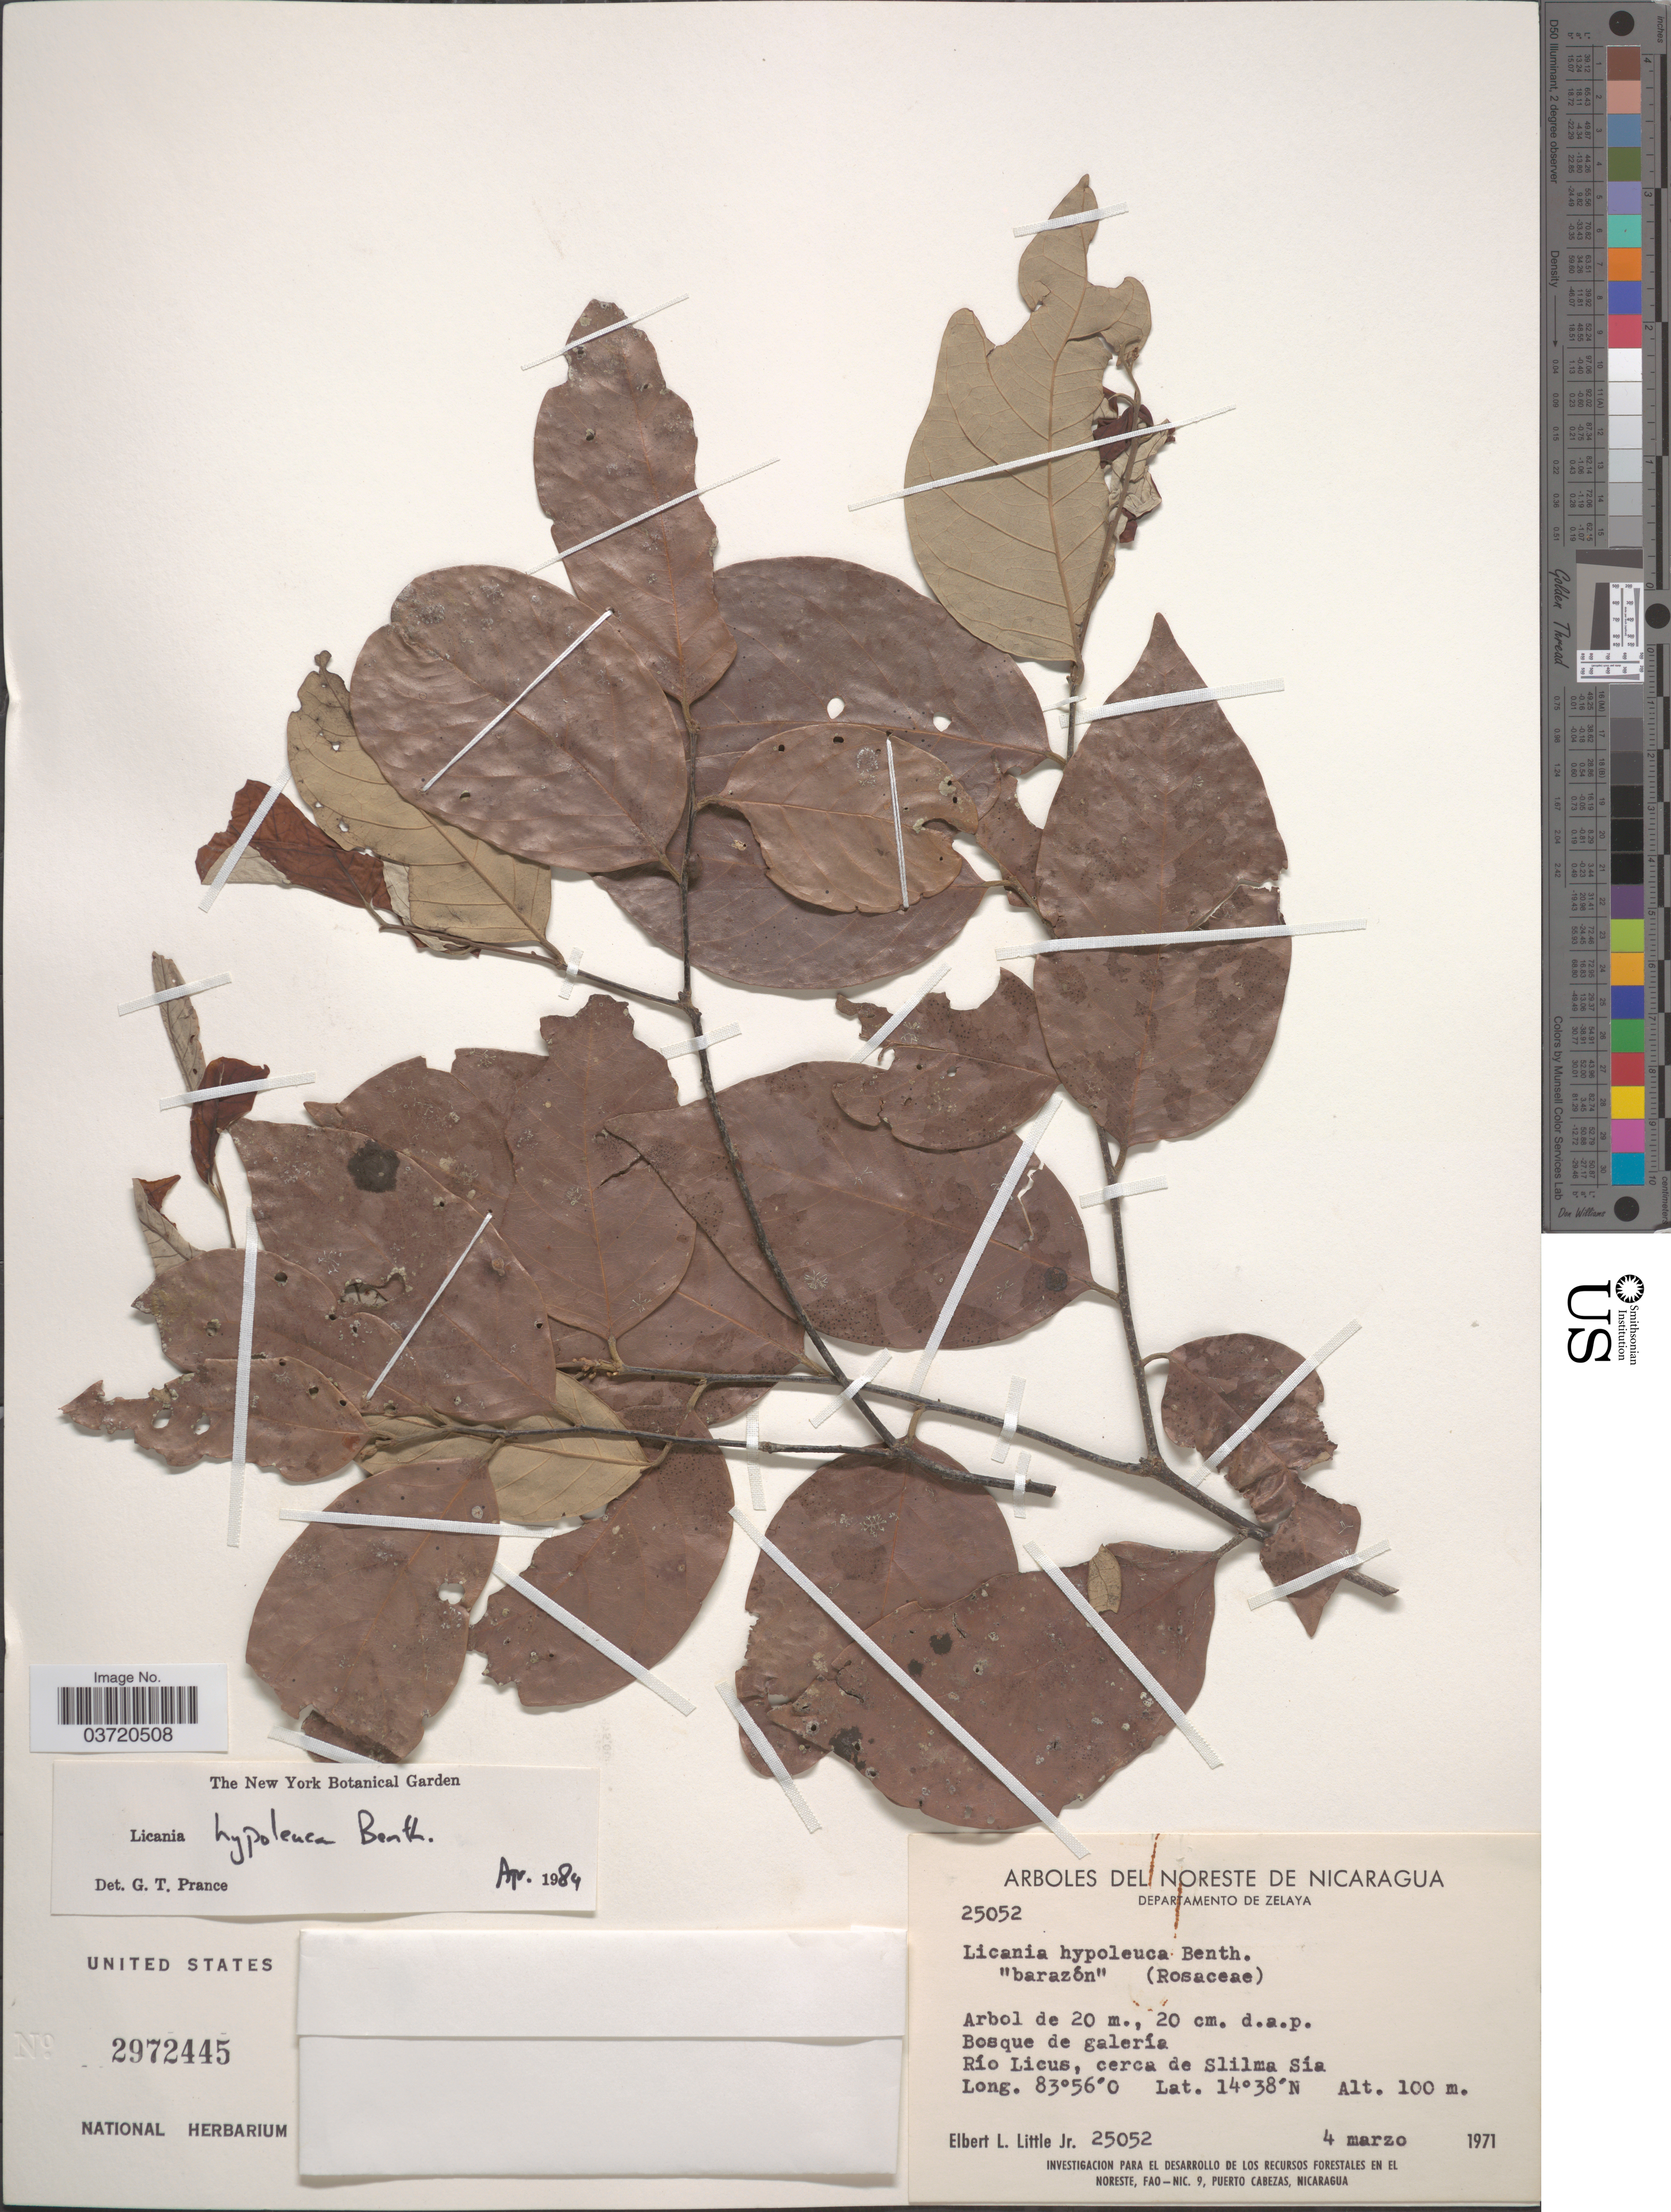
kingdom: Plantae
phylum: Tracheophyta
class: Magnoliopsida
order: Malpighiales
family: Chrysobalanaceae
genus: Licania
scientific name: Licania hypoleuca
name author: Benth.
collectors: E. L. Little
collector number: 25052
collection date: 1971-03-04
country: Nicaragua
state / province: Atlántico Norte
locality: Noreste de Nicaragua. Departamento de Zelaya. Bosque de galería Río Licus, cerca de Slilma Sía.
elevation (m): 100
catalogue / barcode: US 2972445